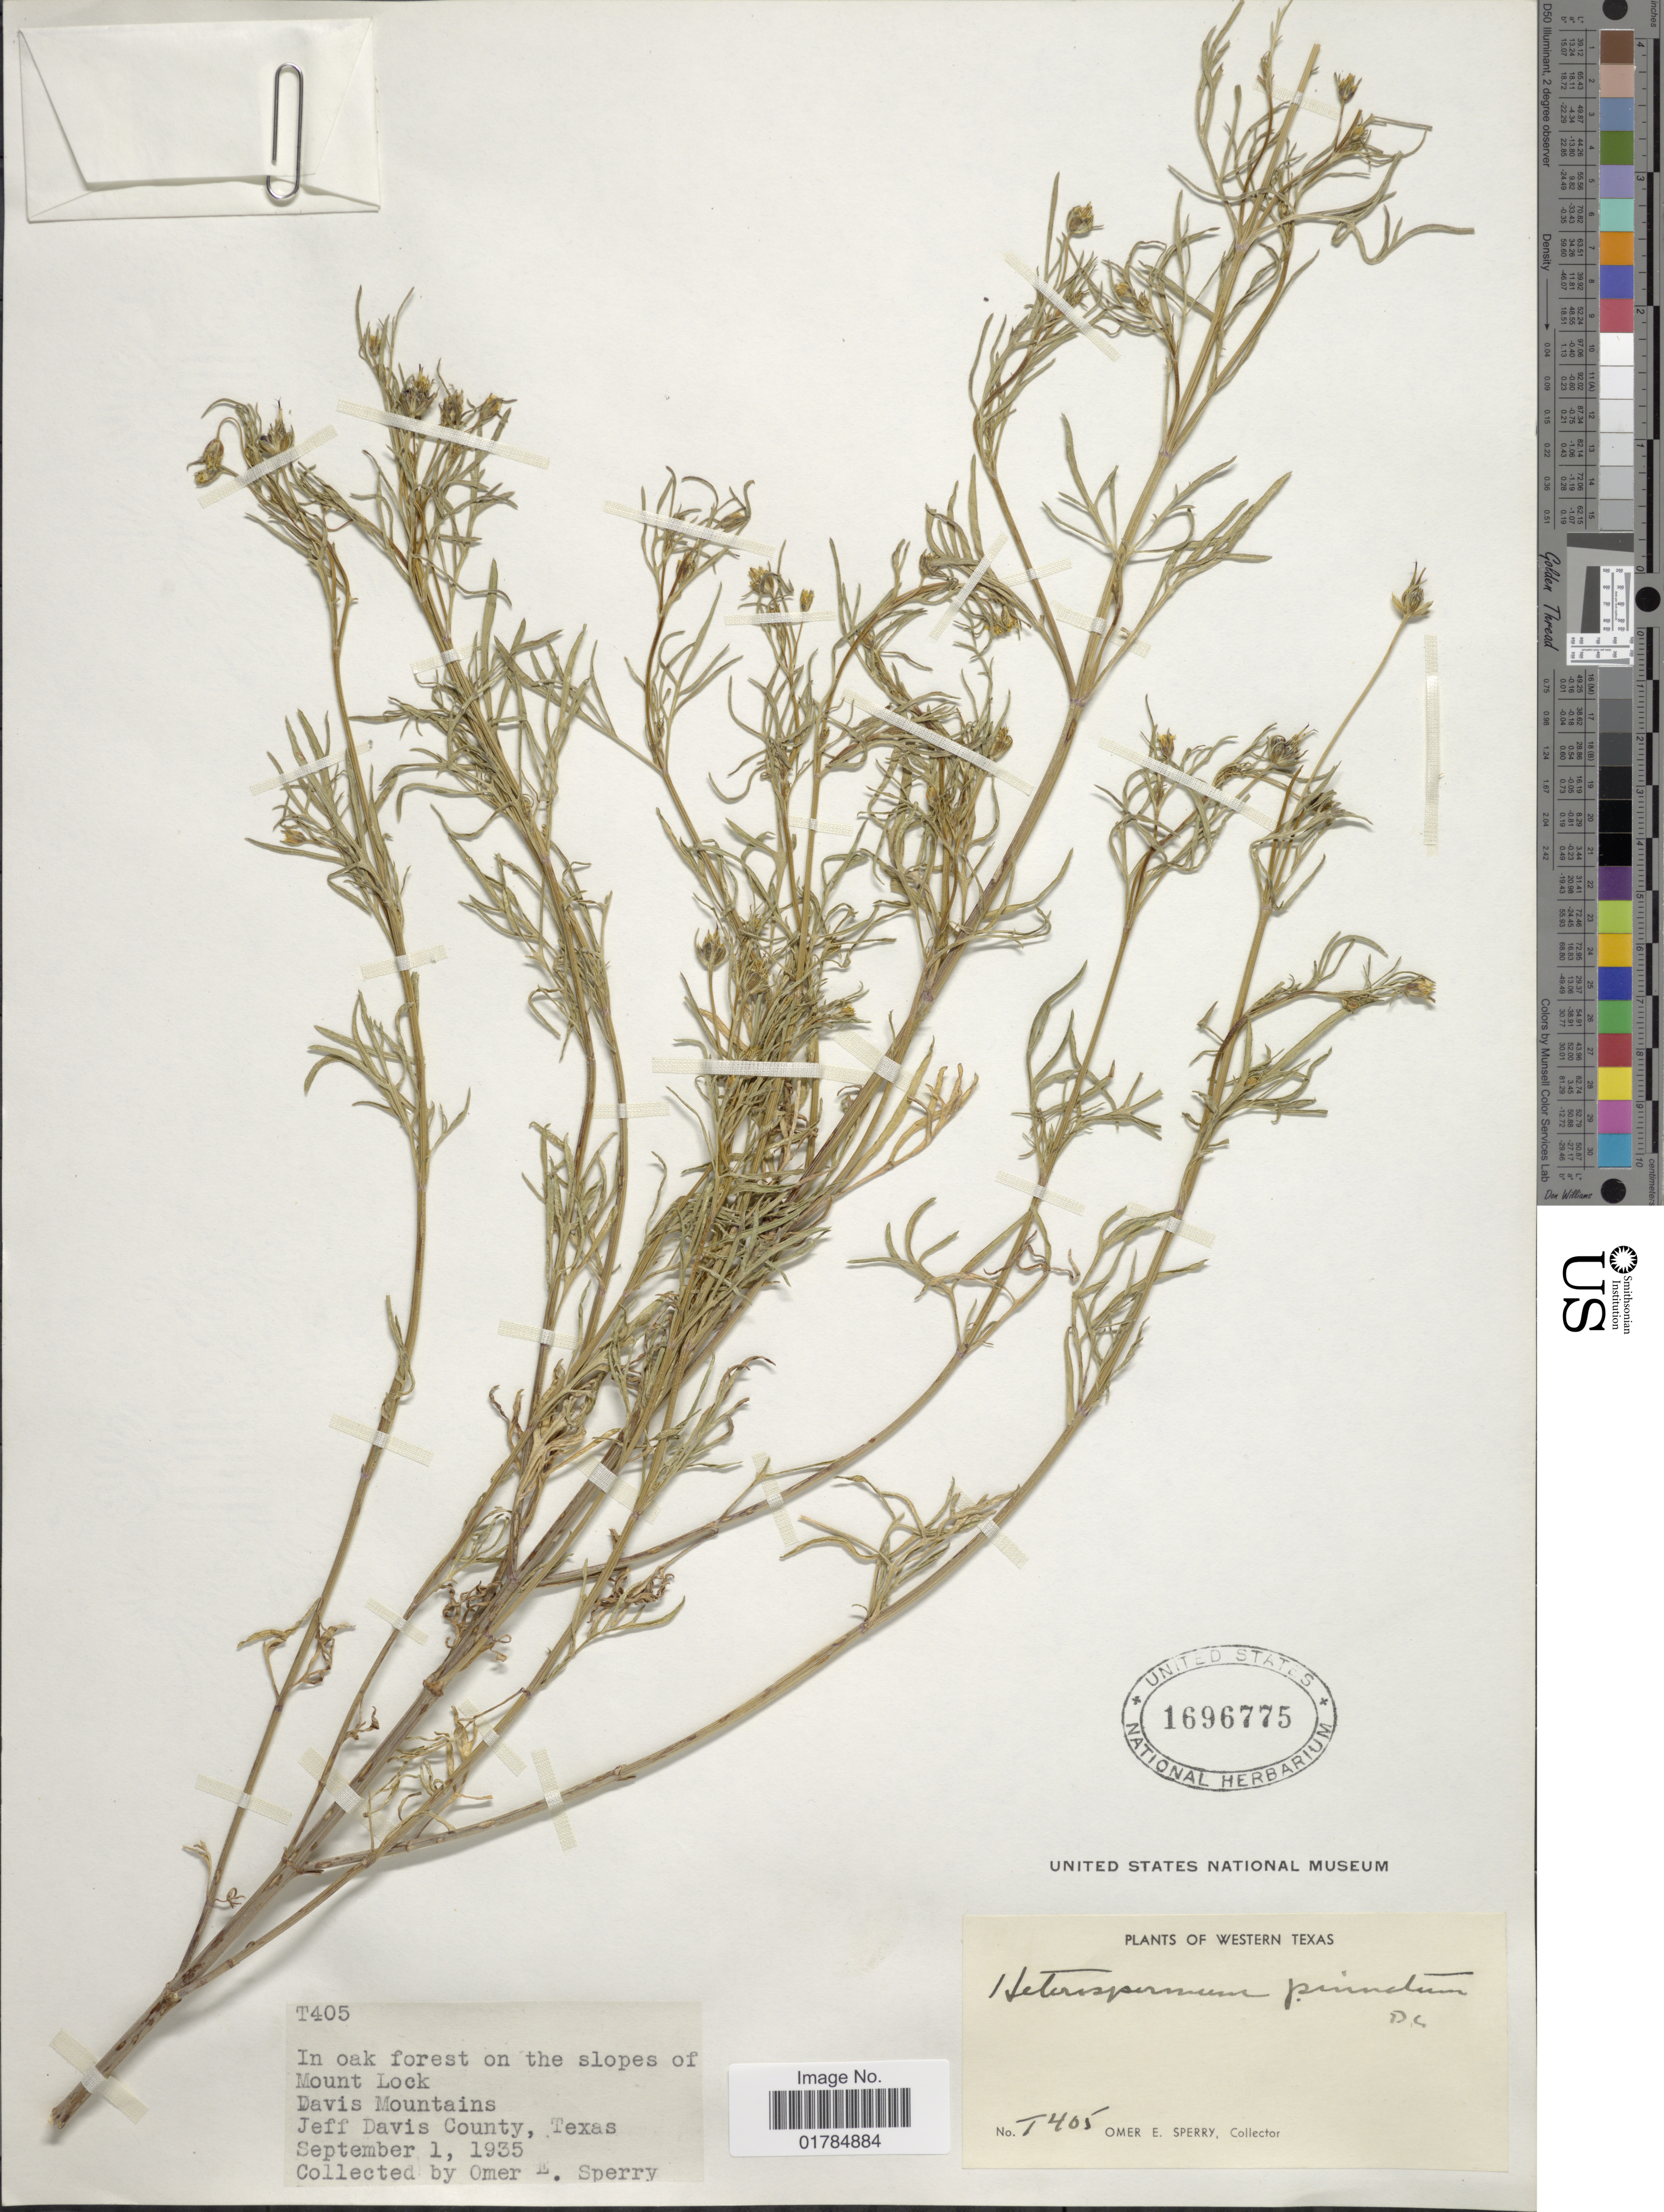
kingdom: Plantae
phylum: Tracheophyta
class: Magnoliopsida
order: Asterales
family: Asteraceae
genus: Heterosperma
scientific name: Heterosperma pinnatum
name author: Cav.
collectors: O. E. Sperry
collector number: T405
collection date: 1935-09-01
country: United States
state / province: Texas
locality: Mount Lock, Davis Mountains, Jeff Davis County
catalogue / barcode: US 1696775